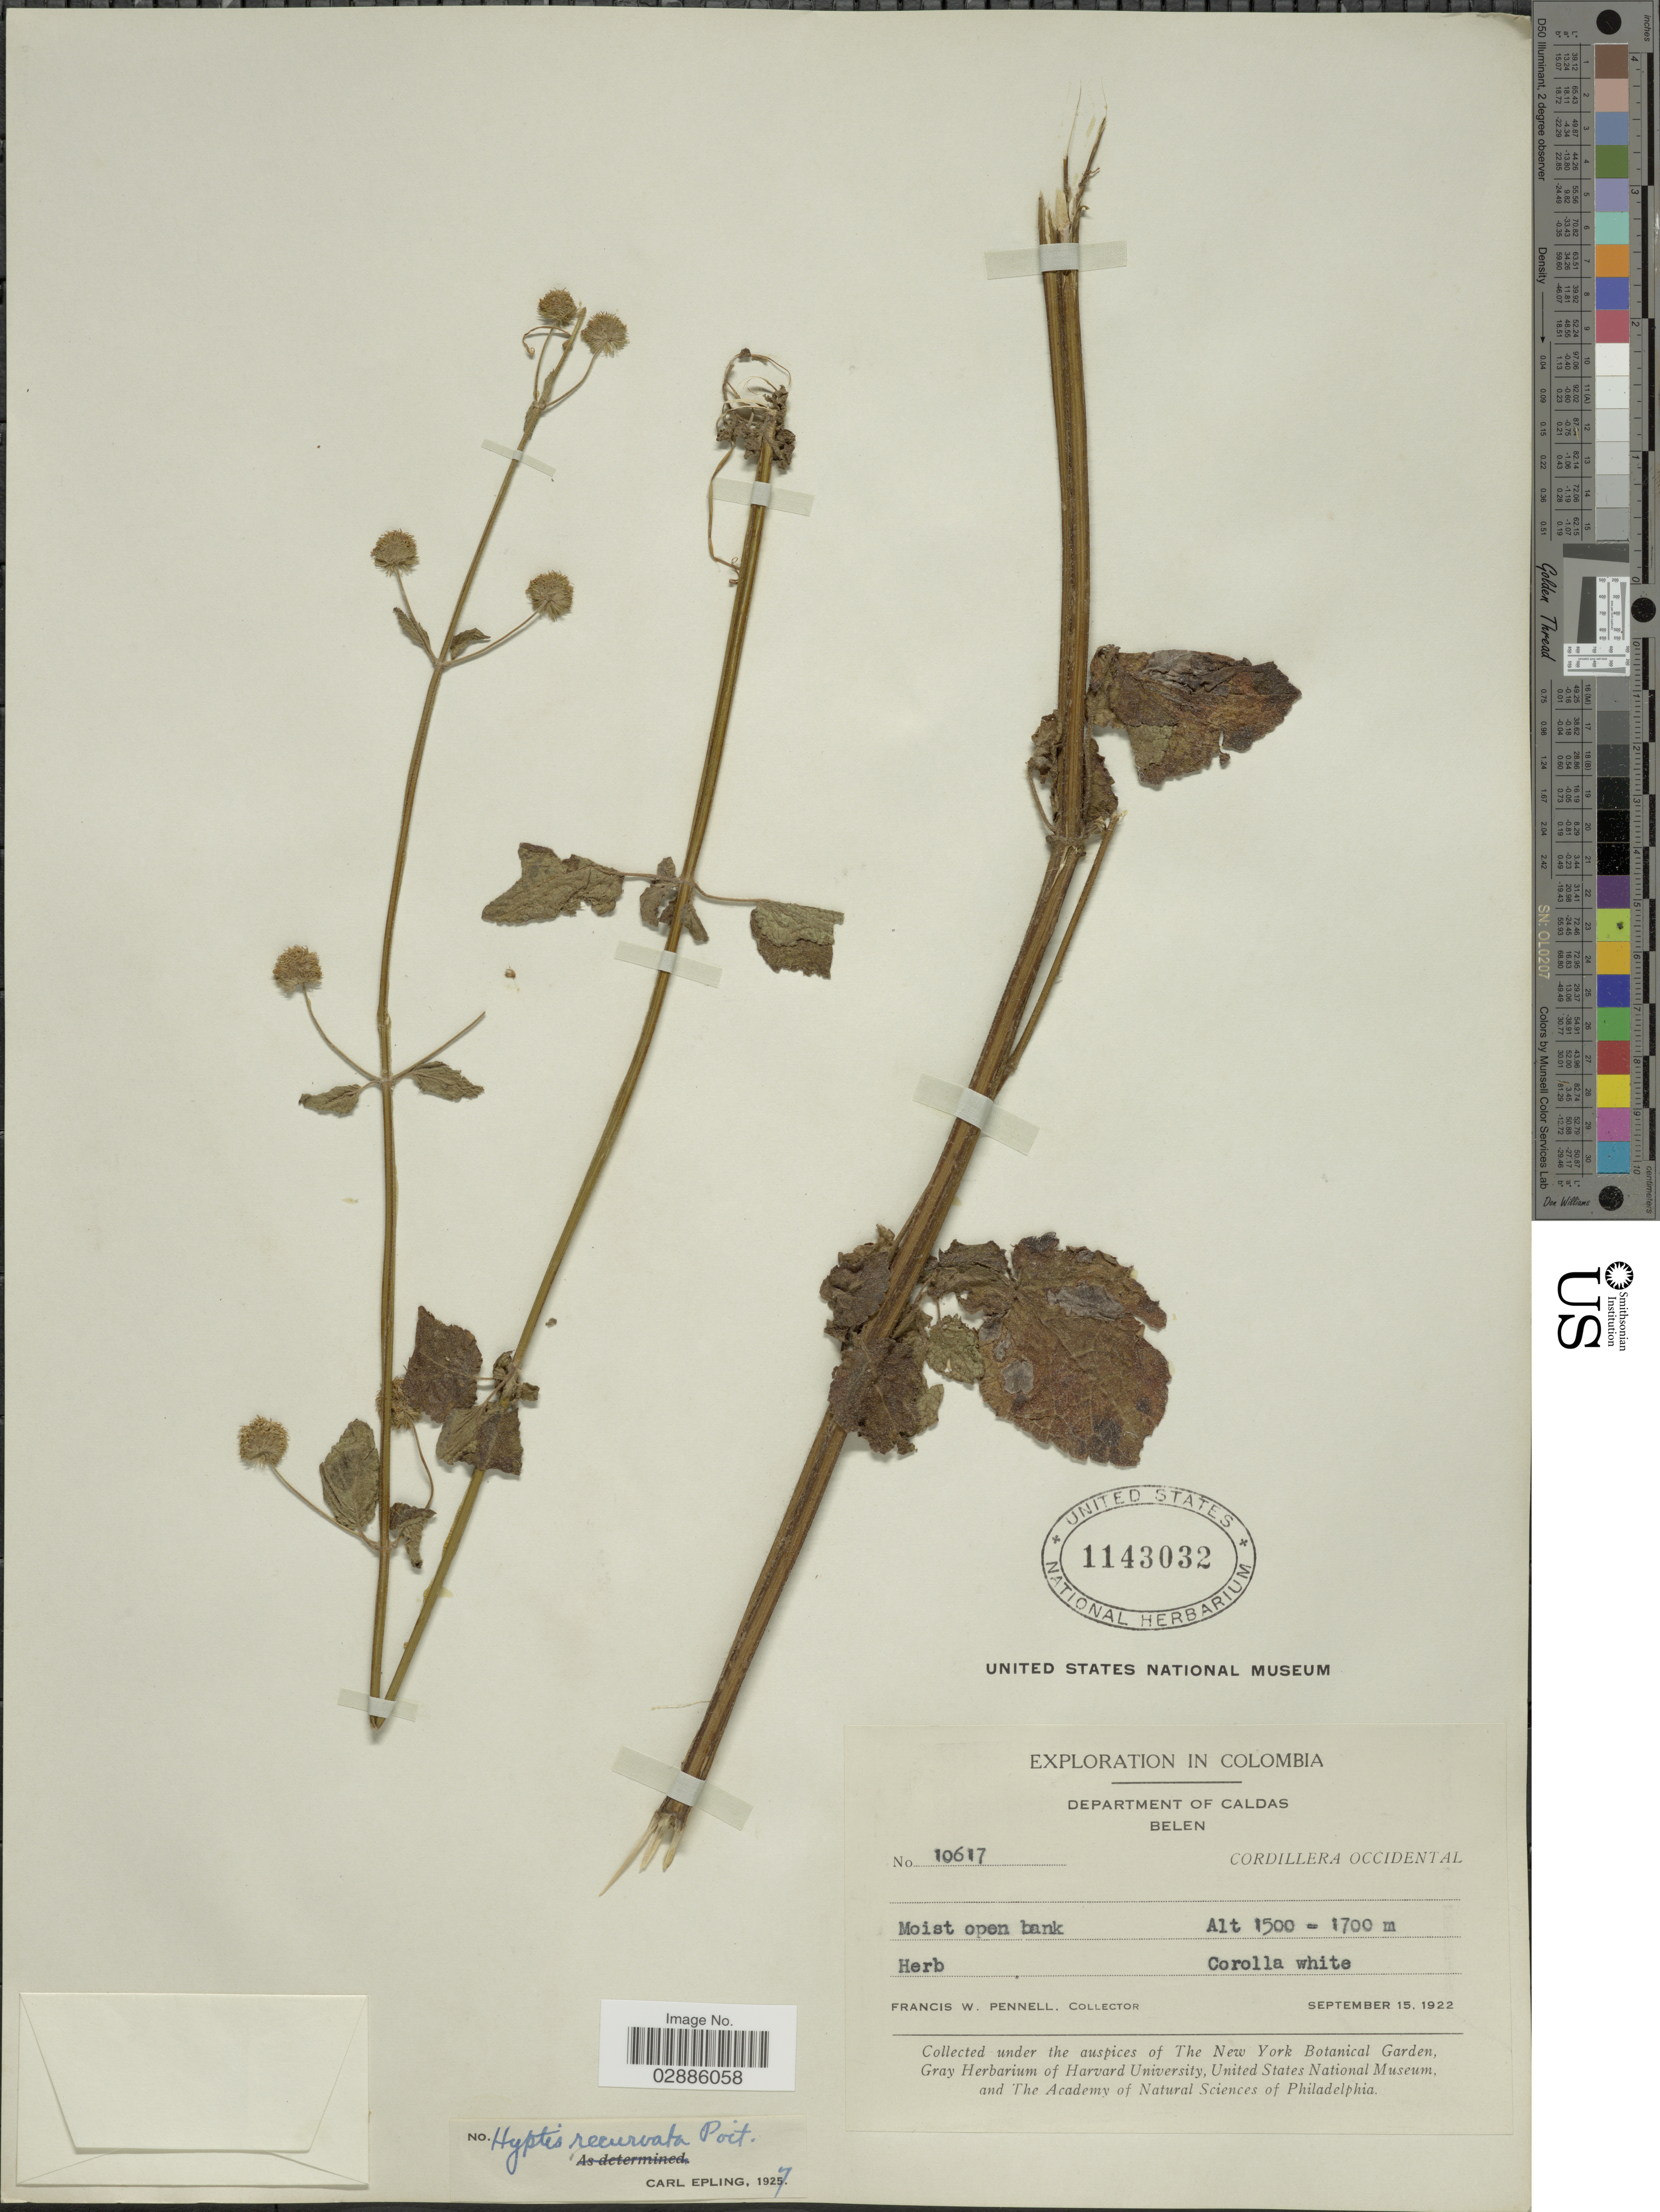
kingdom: Plantae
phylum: Tracheophyta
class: Magnoliopsida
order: Lamiales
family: Lamiaceae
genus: Hyptis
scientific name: Hyptis recurvata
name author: Poit.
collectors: F. W. Pennell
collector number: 10617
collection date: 1922-09-15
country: Colombia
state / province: Caldas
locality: Department of Caldas, Belen, Cordillera Occidental.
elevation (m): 1500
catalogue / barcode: US 1143032